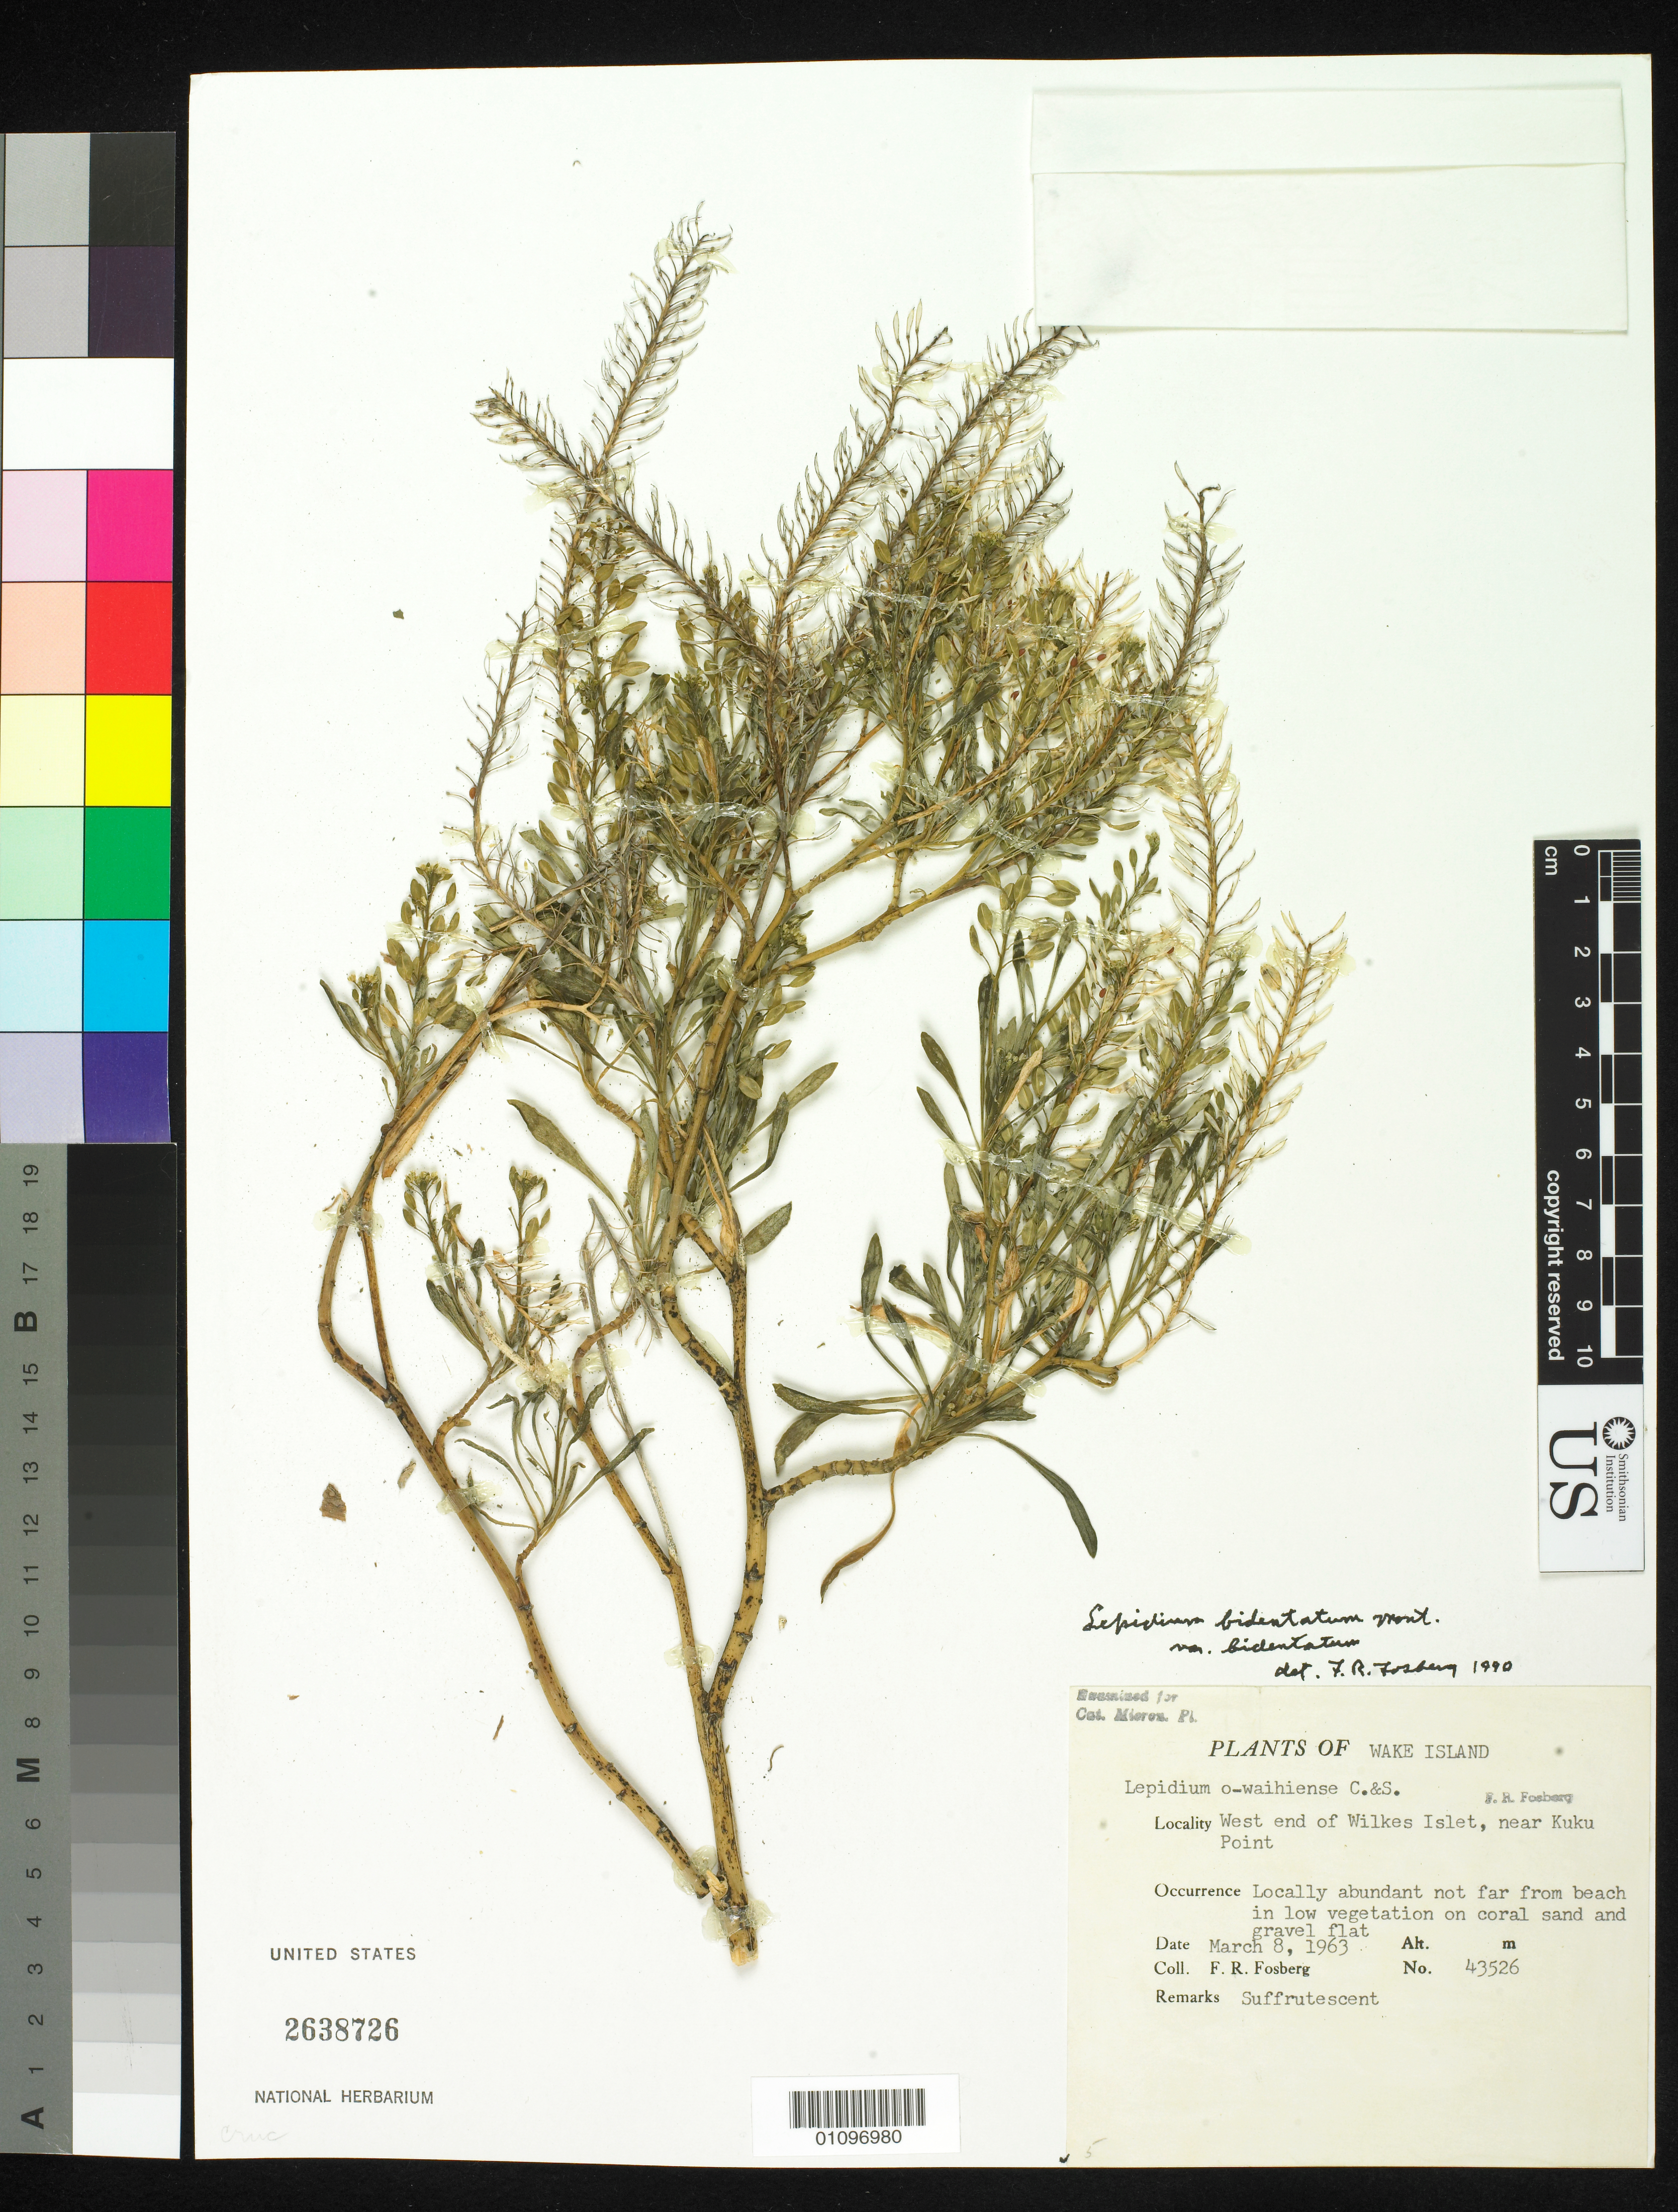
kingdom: Plantae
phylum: Tracheophyta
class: Magnoliopsida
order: Brassicales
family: Brassicaceae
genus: Lepidium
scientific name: Lepidium bidentatum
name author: Montin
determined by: Al-Shehbaz, I. A., (MO), Missouri Botanical Garden (UNITED STATES)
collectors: F. R. Fosberg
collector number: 43526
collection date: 1963-03-08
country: U.S. Administered Pacific Islands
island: Wake Atoll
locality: West end of Wilkes Islet, near Kuku Point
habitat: Locally abundant not far from beach in low vegetation on coral sand and gravel flat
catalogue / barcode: US 2638726